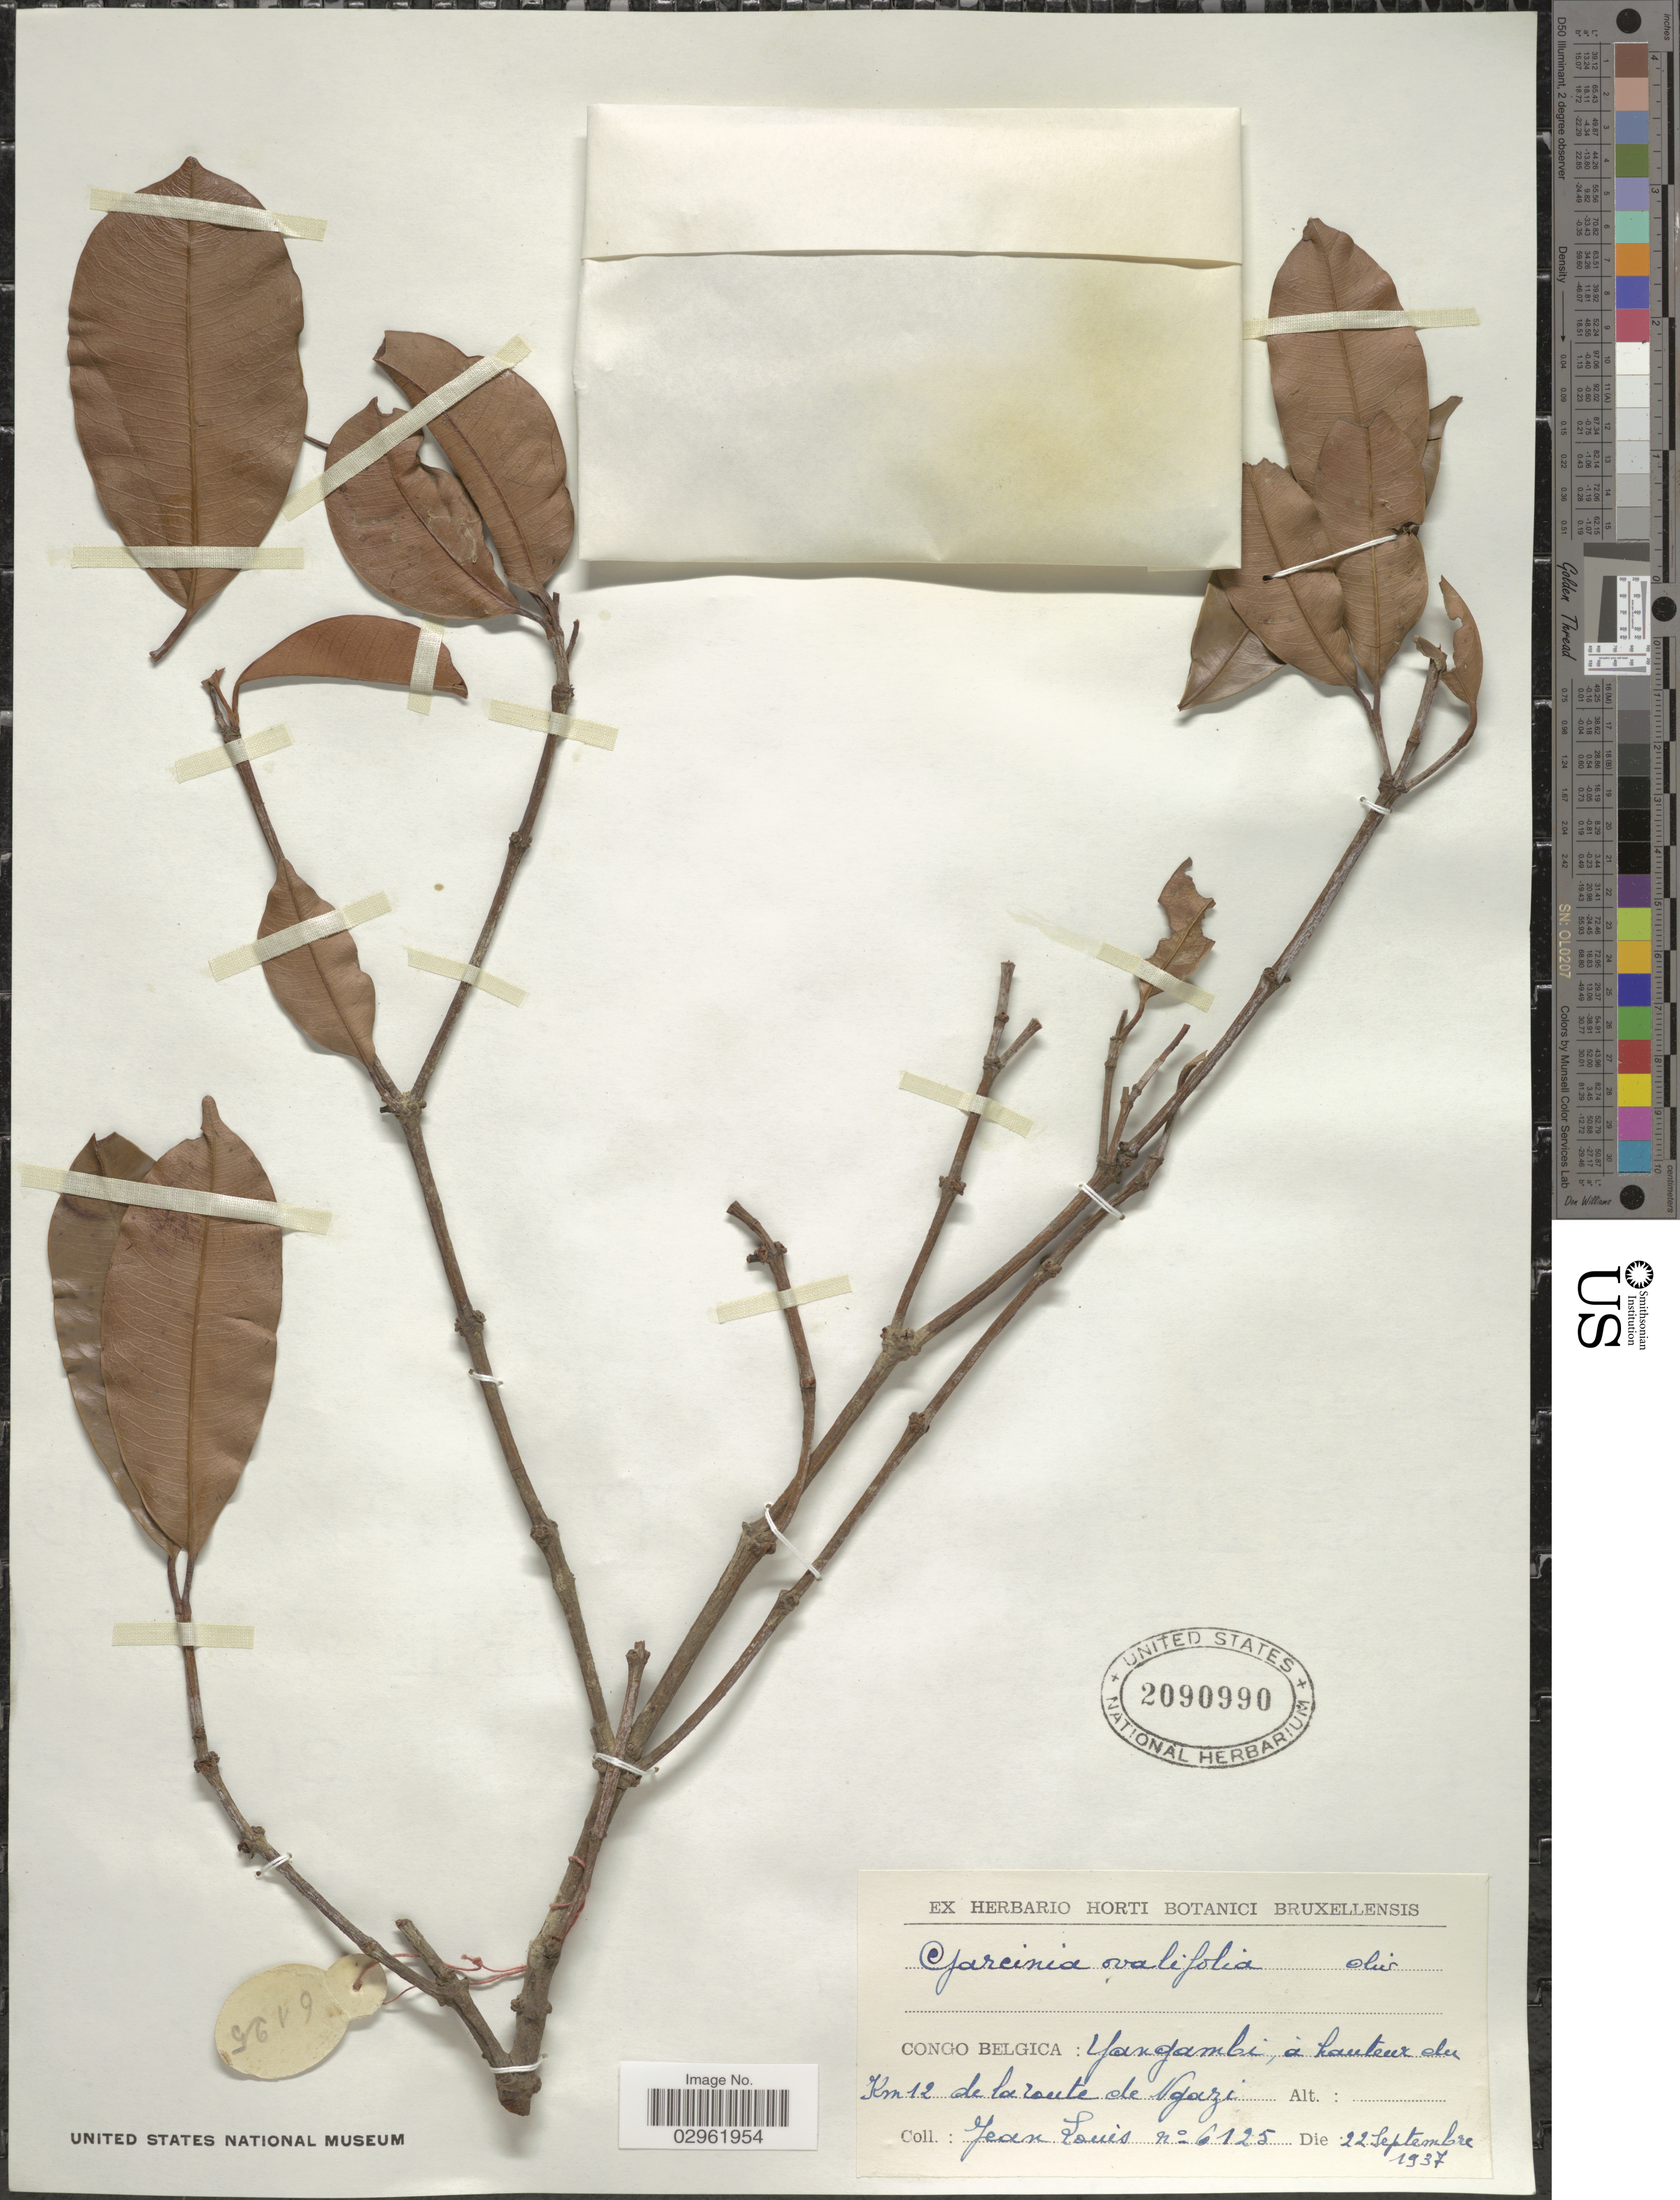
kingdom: Plantae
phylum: Tracheophyta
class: Magnoliopsida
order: Malpighiales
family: Clusiaceae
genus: Garcinia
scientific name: Garcinia ovalifolia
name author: Oliv.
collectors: J. Louis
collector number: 6125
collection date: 1937-09-22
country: Congo, Democratic Republic of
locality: Congo Belgica: Yangambi, á hauteur du Km 12 de la route de Ngazi.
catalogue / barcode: US 2090990